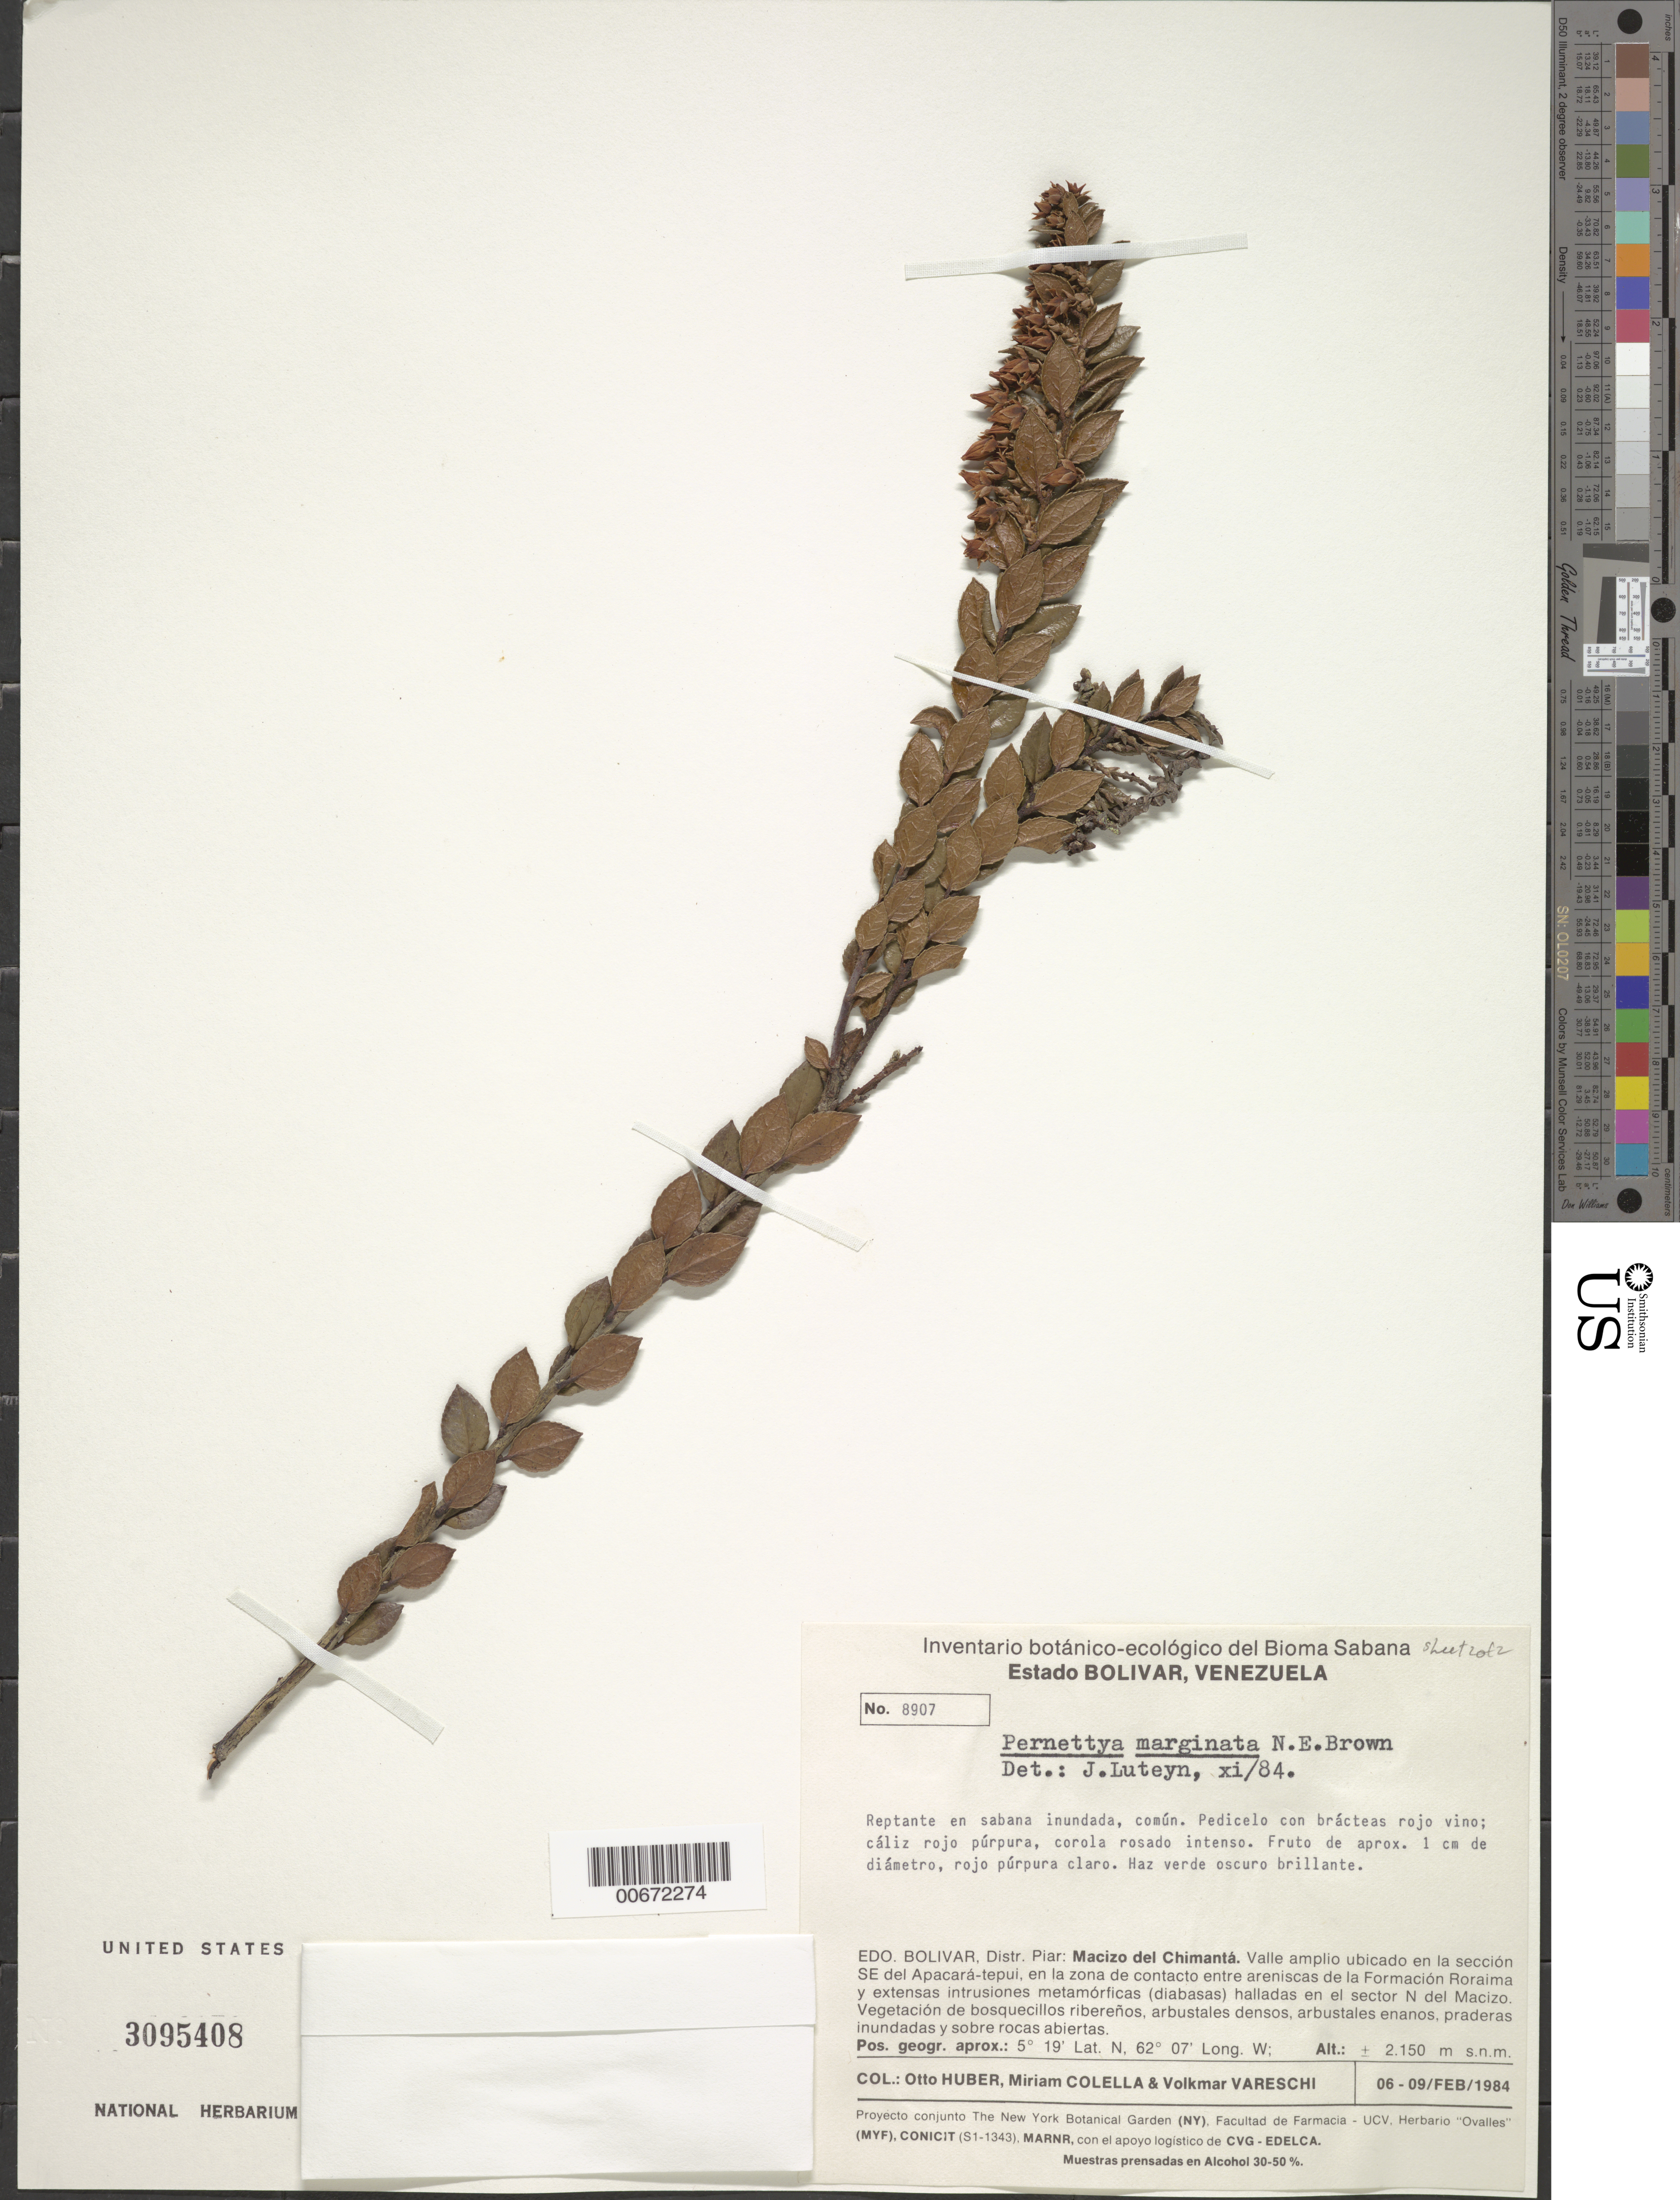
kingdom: Plantae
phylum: Tracheophyta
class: Magnoliopsida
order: Ericales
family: Ericaceae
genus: Pernettya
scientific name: Pernettya marginata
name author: N.E. Br.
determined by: Luteyn, J. L.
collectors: O. Huber, M. Colella & V. Vareschi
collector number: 8907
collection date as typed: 6-Feb-85 to 8-Feb-85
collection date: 1985-02-06/1985-02-08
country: Venezuela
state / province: Bolívar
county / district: Piar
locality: Macizo del Chimantá, sector SE del Apacará-tepuí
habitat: Sabana inundada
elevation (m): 2150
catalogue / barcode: US 3095408